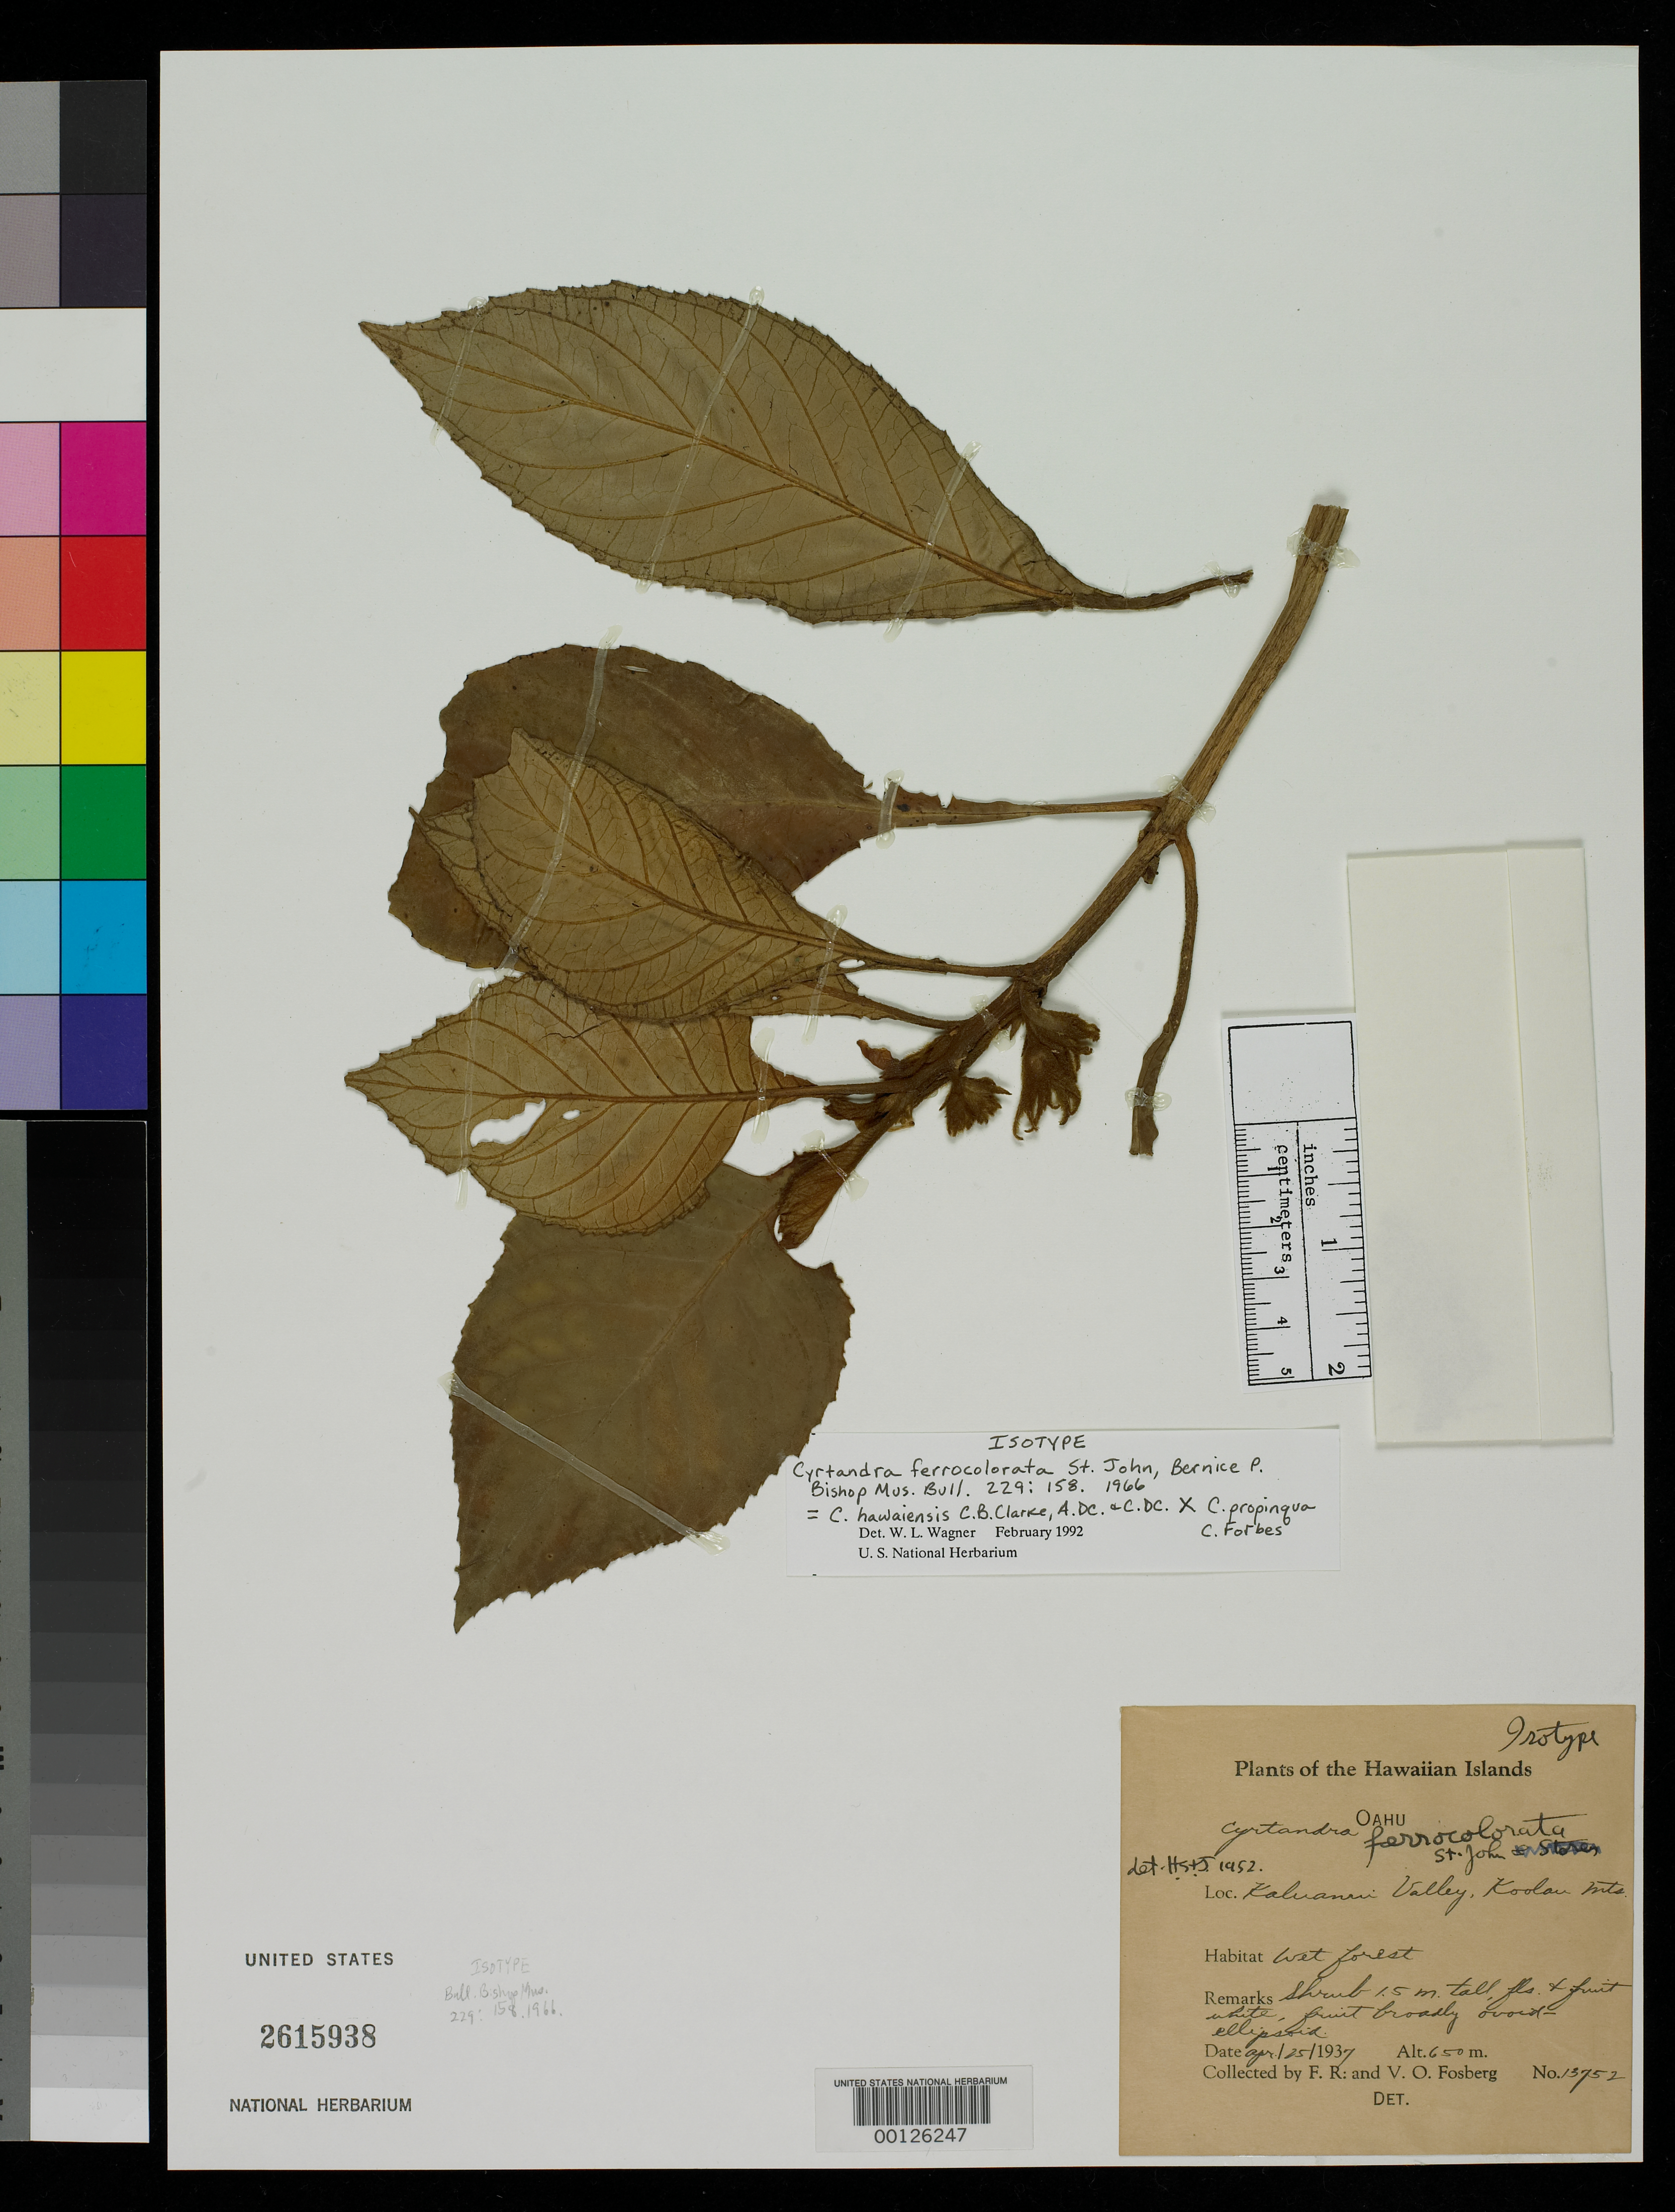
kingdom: Plantae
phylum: Tracheophyta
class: Magnoliopsida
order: Lamiales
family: Gesneriaceae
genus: Cyrtandra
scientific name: Cyrtandra ferrocolorata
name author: H. St. John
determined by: Wagner, W. L., (BOT), Smithsonian Institution - National Museum of Natural History (UNITED STATES)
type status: Isotype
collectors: F. R. Fosberg & V. O. Fosberg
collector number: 13752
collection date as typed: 25 Apr 1937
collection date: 1937-04-25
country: United States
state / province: Hawaii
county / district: Honolulu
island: Oahu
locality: Kaluanui Valley, Koolau Mts.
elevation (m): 650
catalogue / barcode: US 2615938